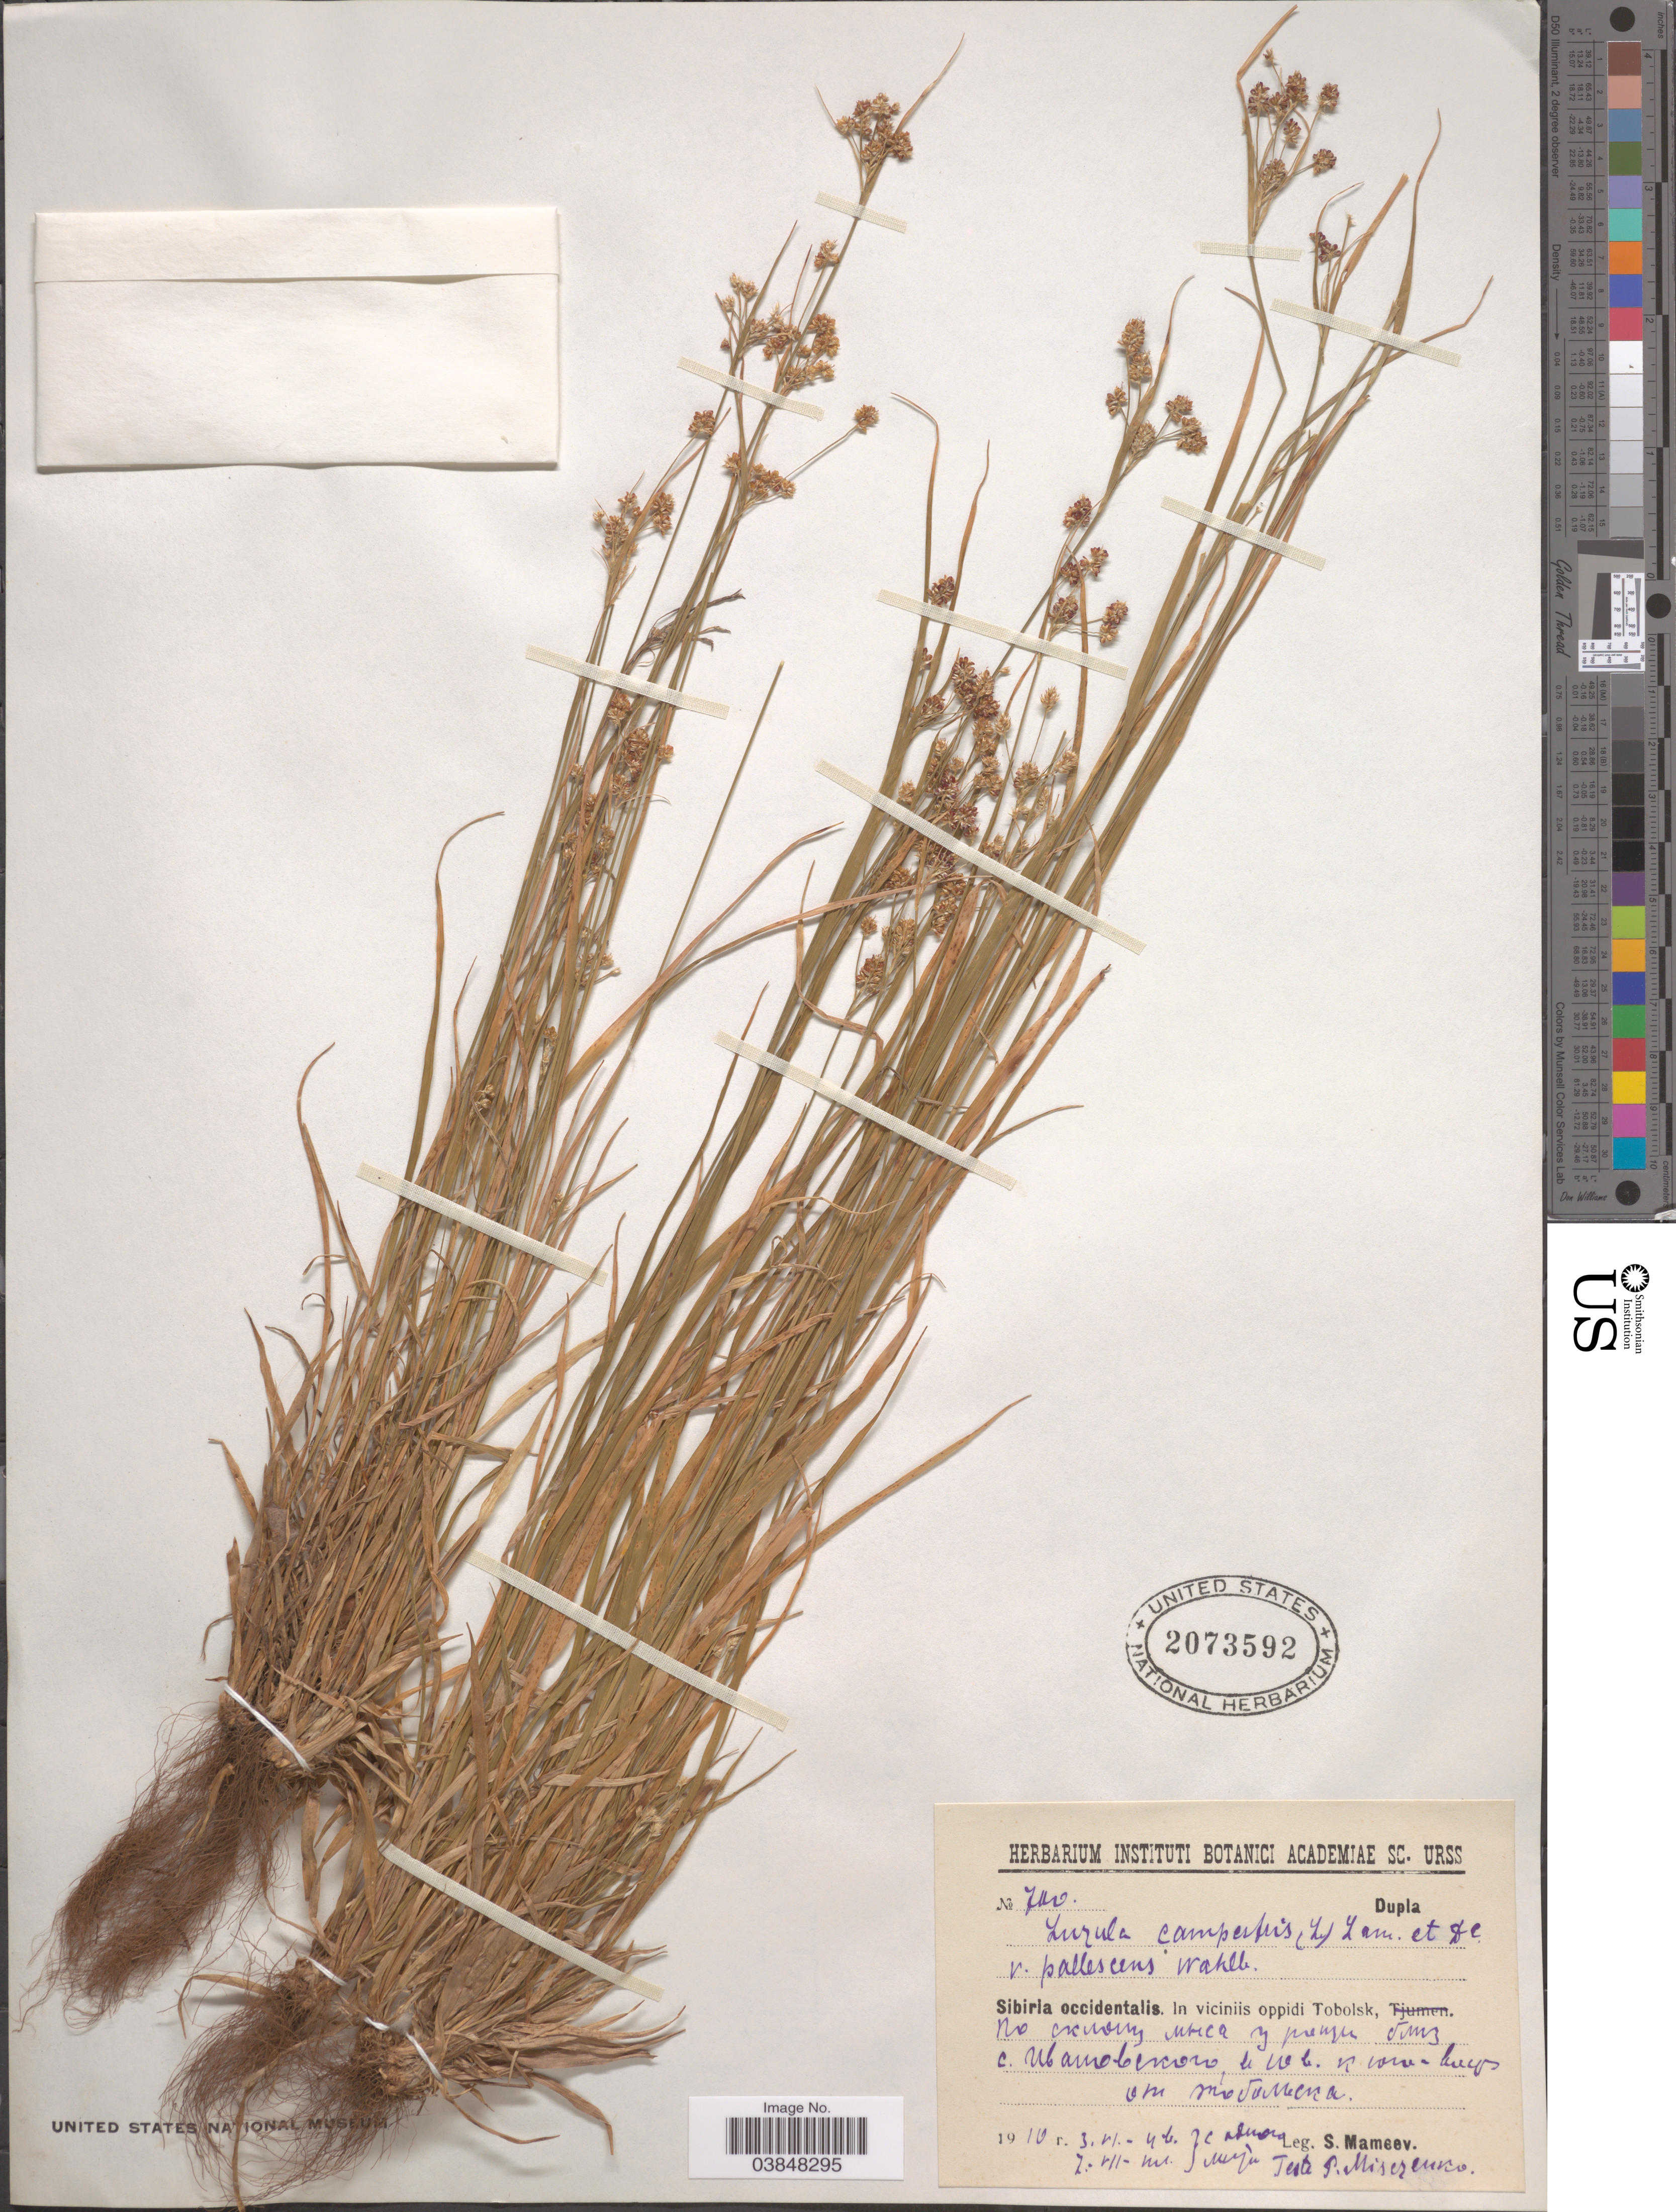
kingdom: Plantae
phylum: Tracheophyta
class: Liliopsida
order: Poales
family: Juncaceae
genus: Luzula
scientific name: Luzula campestris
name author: (L.) DC.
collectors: S. Mameev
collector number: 7110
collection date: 1910-06-03/1910-07-02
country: Russian Federation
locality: Sibiria occidentalis. In viciniis oppidi Tobolsk, X.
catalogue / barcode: US 2073592